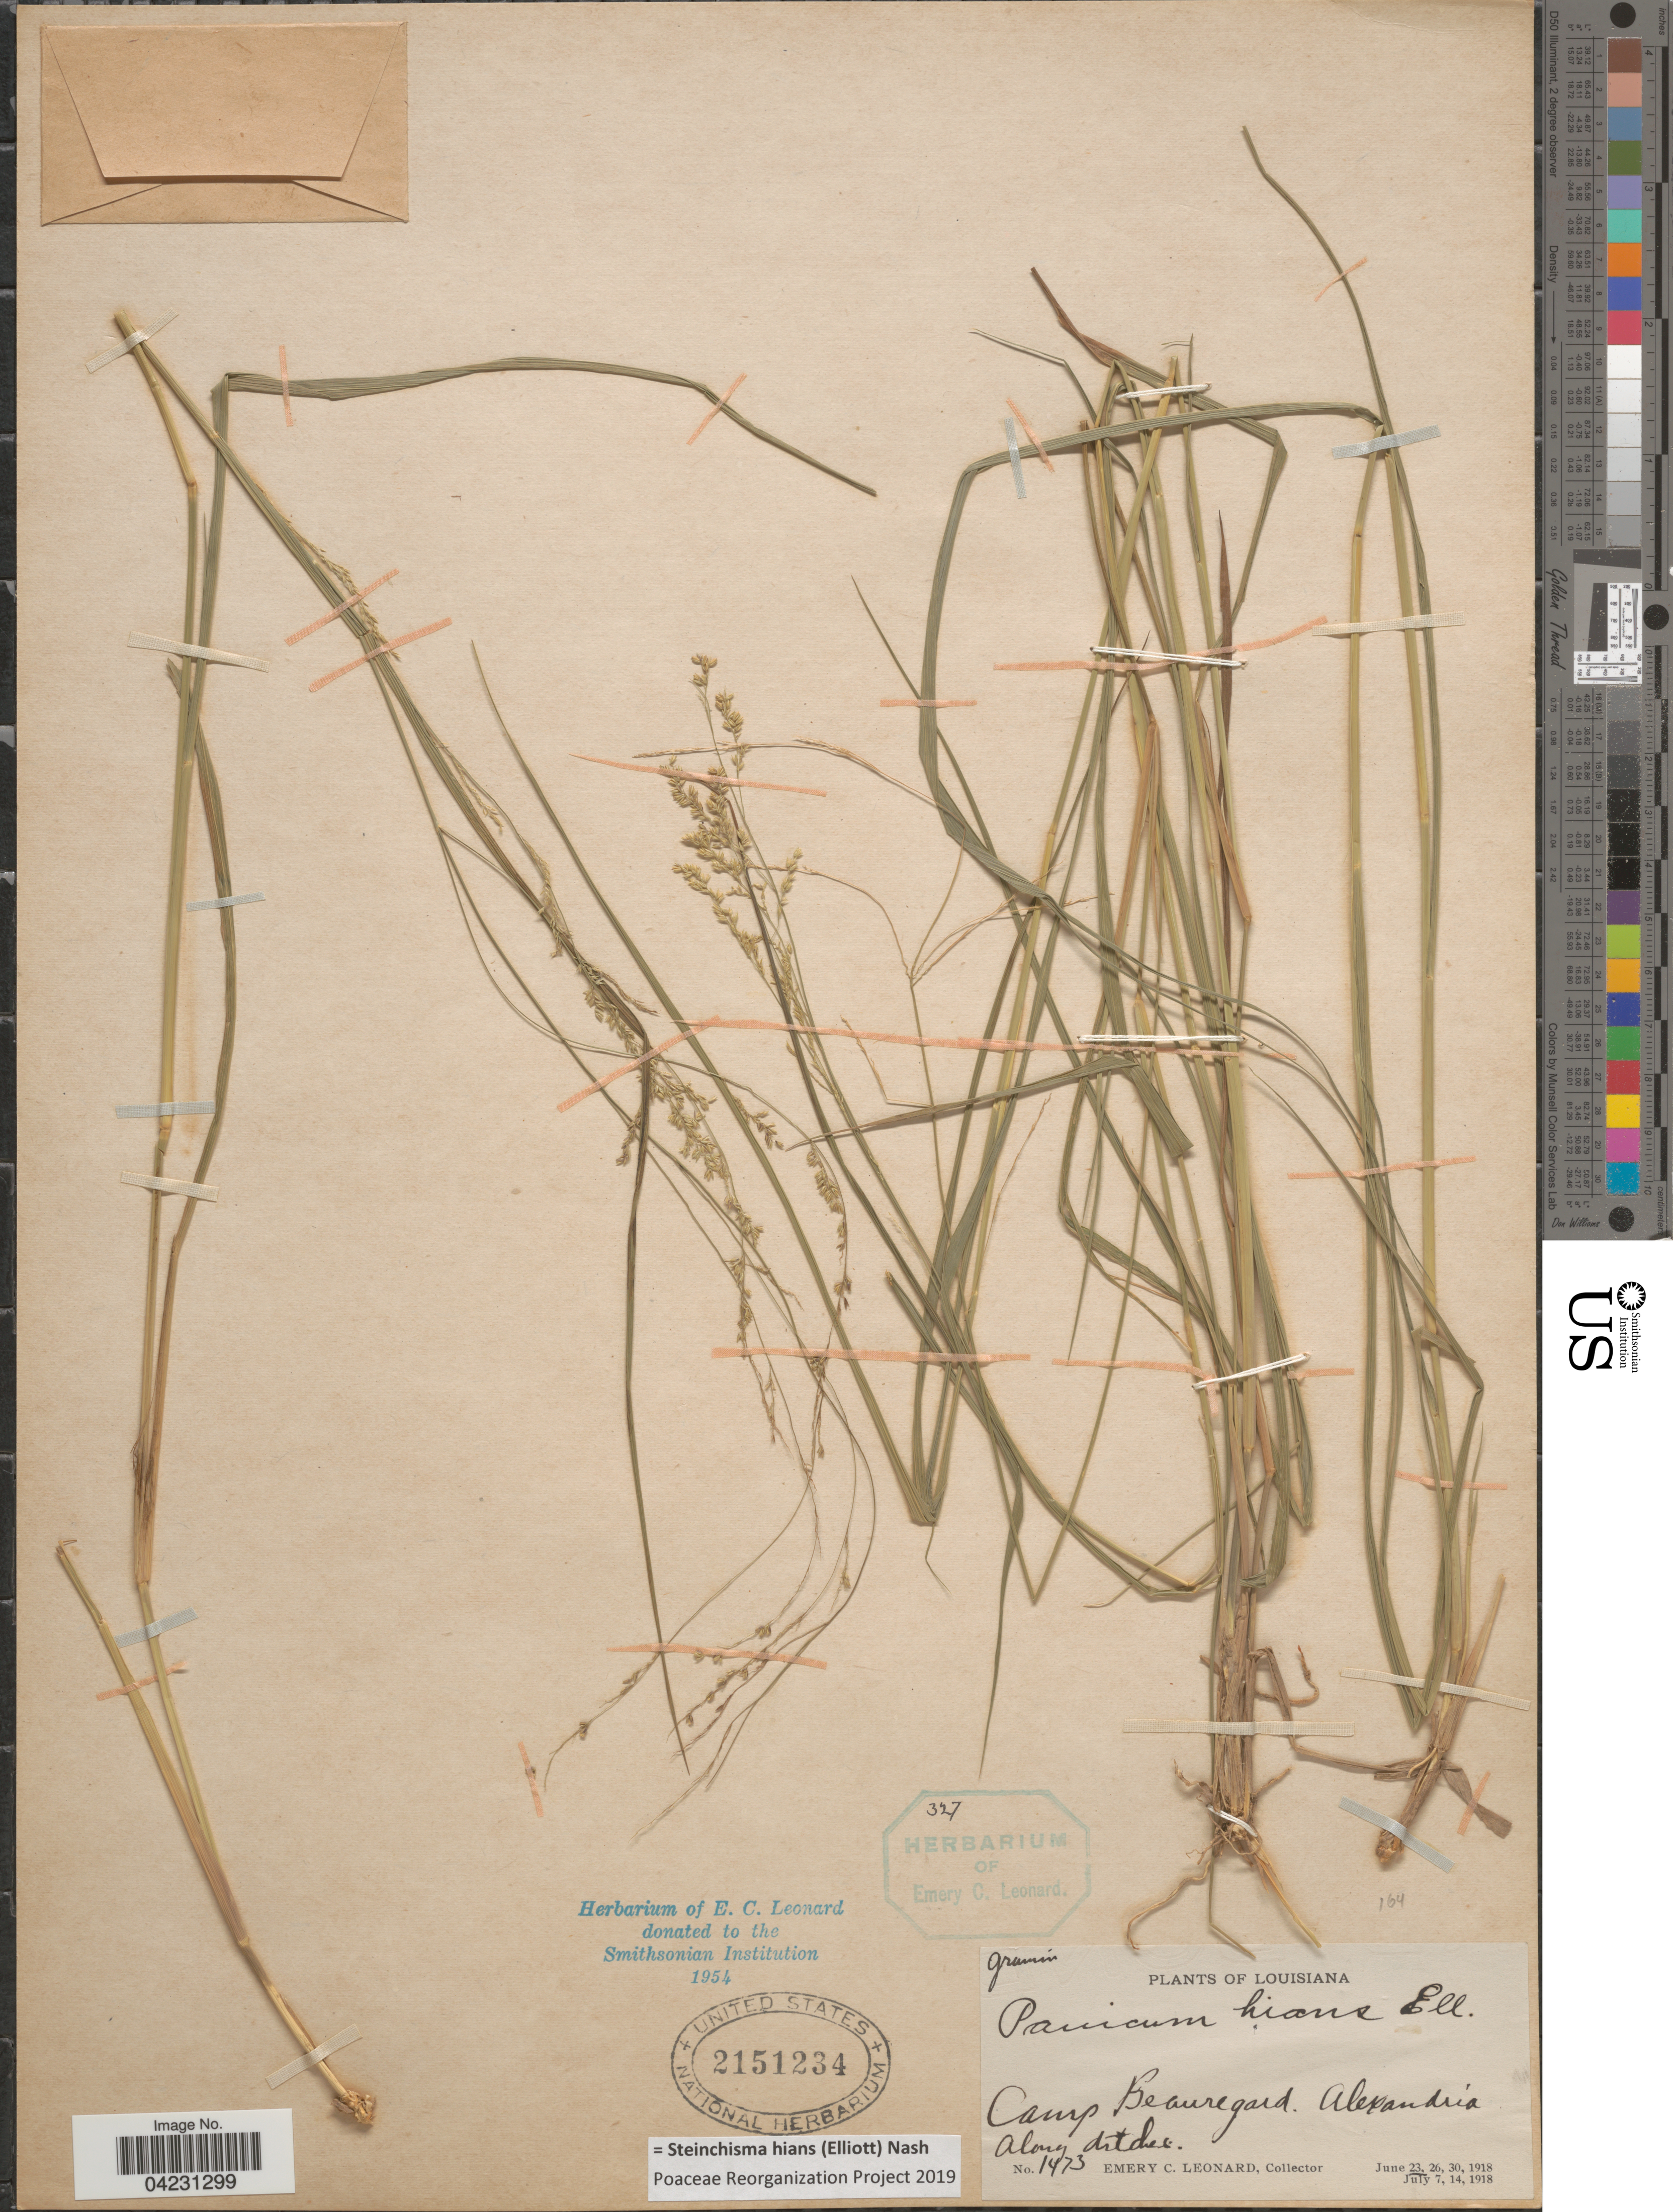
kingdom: Plantae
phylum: Tracheophyta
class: Liliopsida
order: Poales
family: Poaceae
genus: Steinchisma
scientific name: Steinchisma hians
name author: (Elliott) Nash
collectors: E. C. Leonard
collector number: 1473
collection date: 1918-06-23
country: United States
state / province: Louisiana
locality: Camp Beauregard. Alexandria. Along ditches.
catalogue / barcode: US 2151234